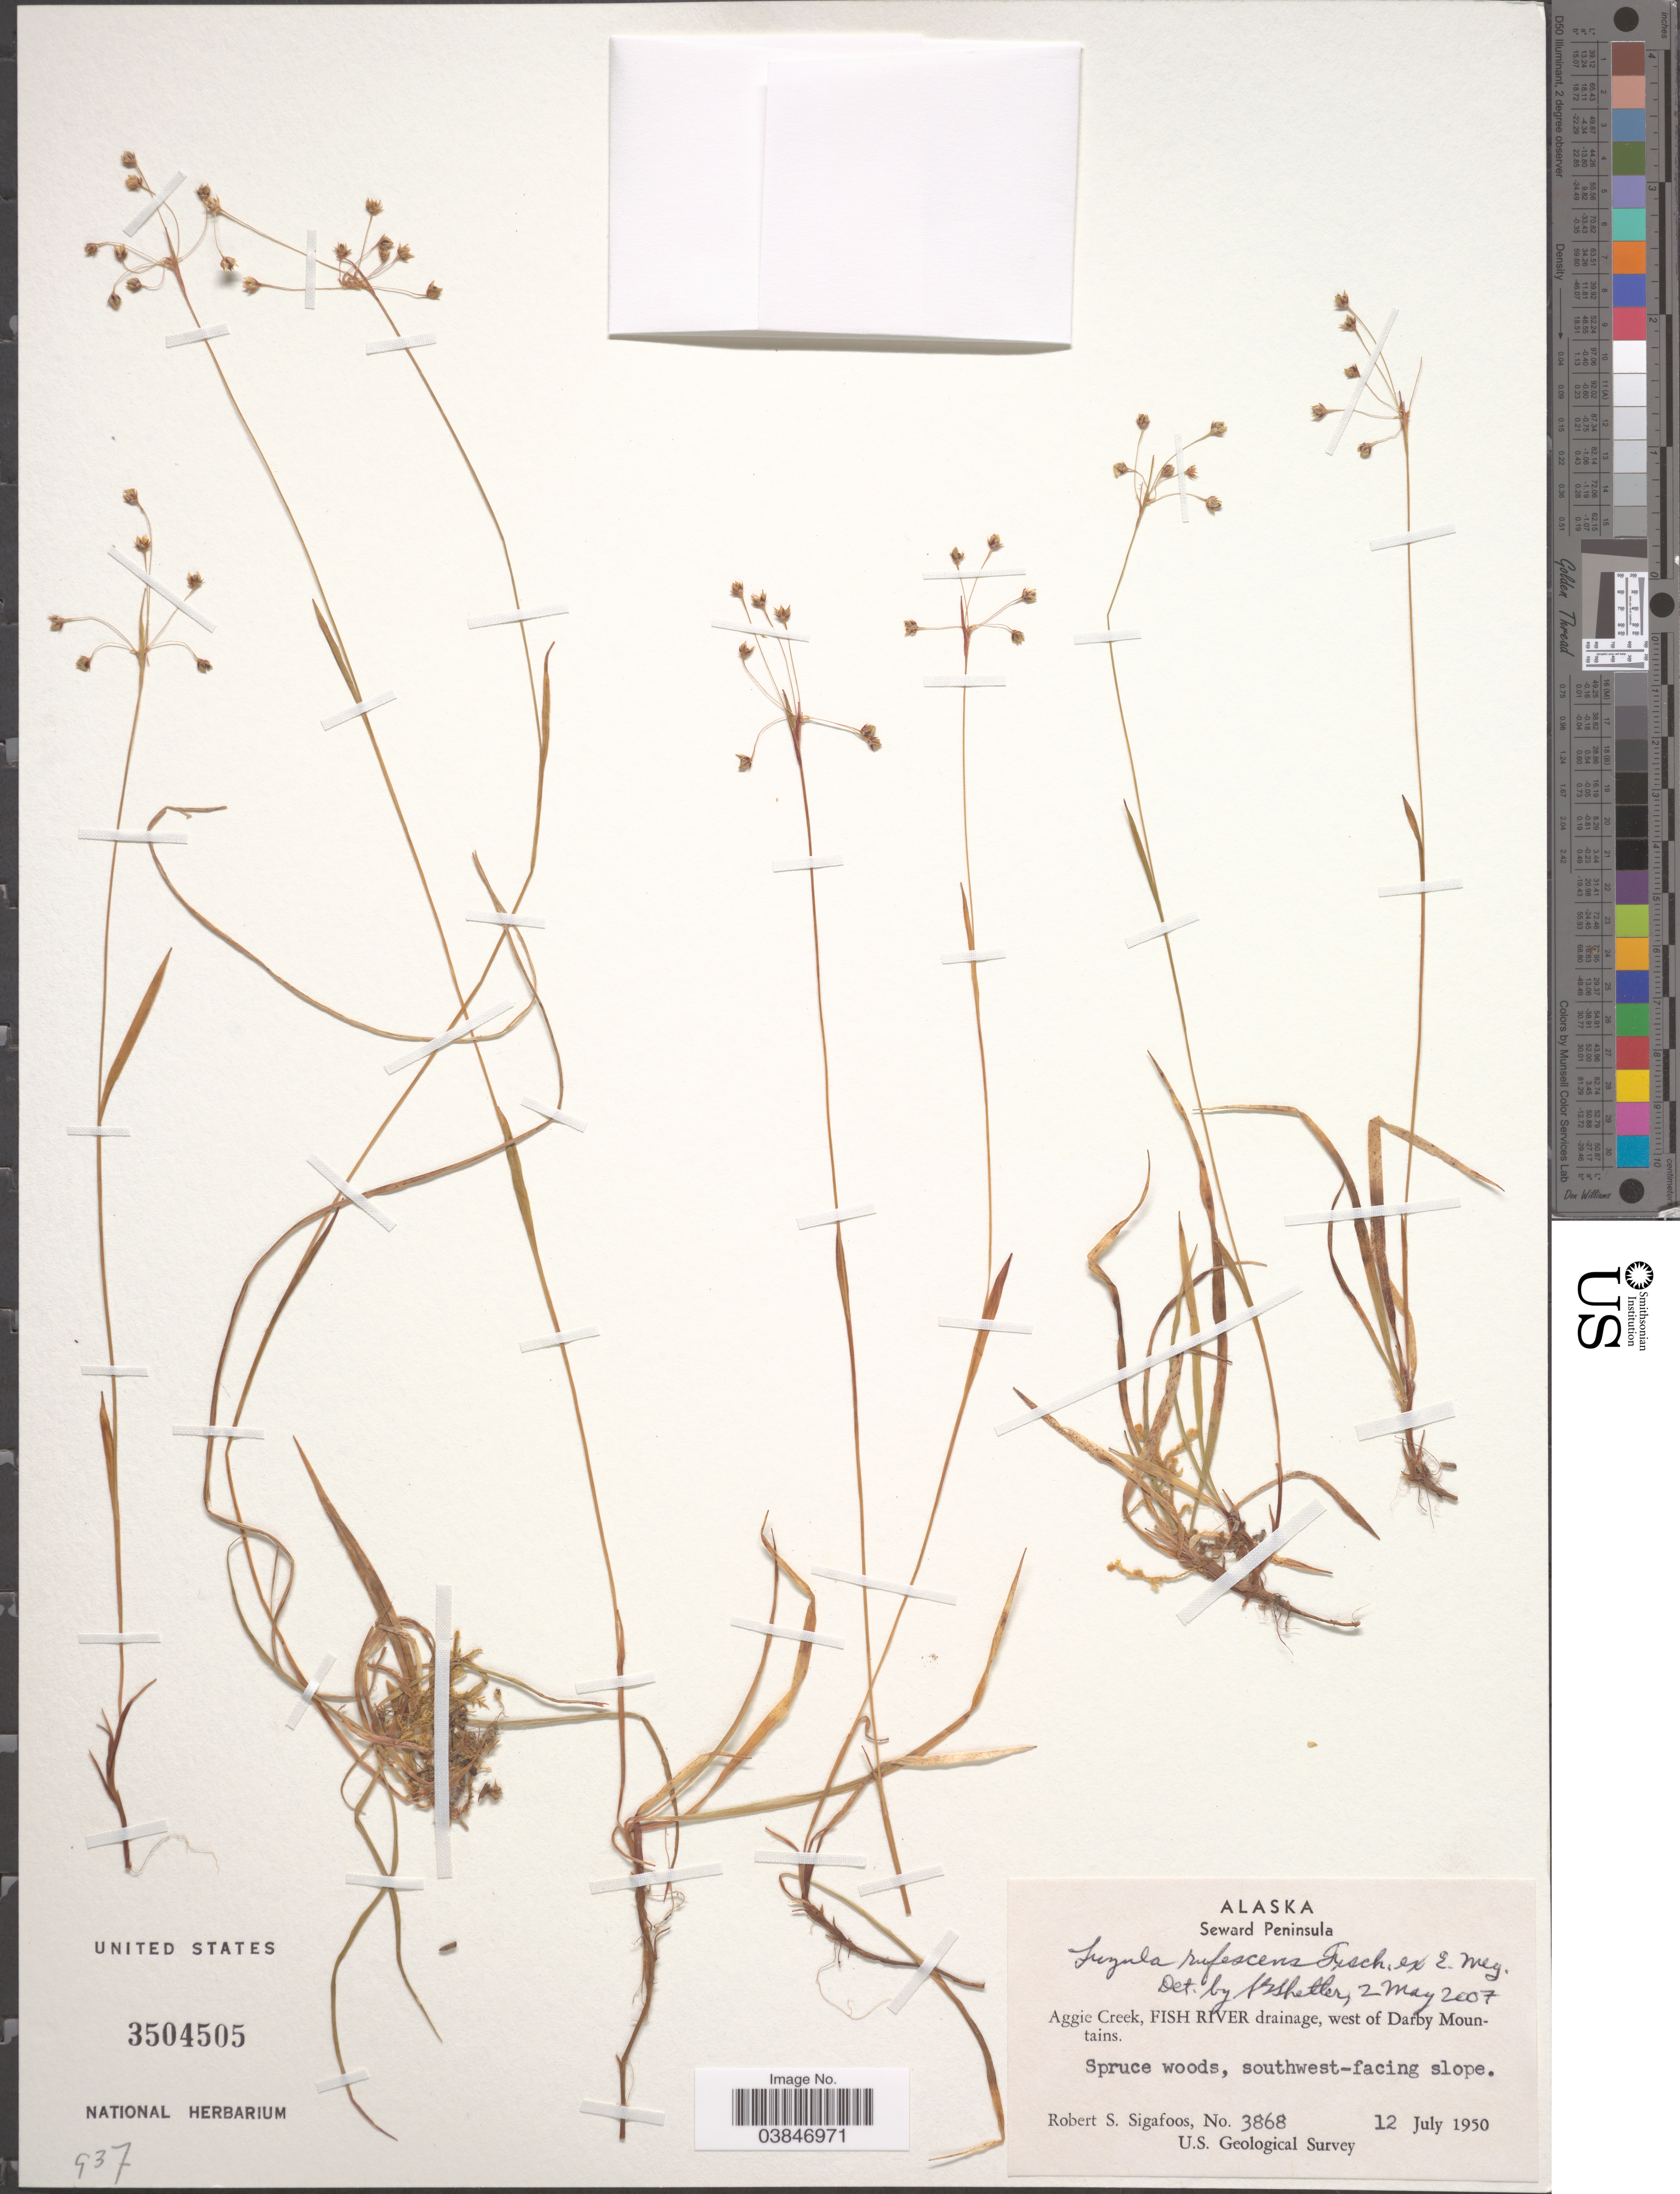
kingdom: Plantae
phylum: Tracheophyta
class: Liliopsida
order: Poales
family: Juncaceae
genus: Luzula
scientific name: Luzula rufescens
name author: Fisch. ex E. Mey.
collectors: R. Sigafoos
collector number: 3868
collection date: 1950-07-12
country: United States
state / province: Alaska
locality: Seward Peninsula. Aggie Creek, Fish River drainage, west of Darby Mountains. Southwest-facing slope.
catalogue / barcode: US 3504505